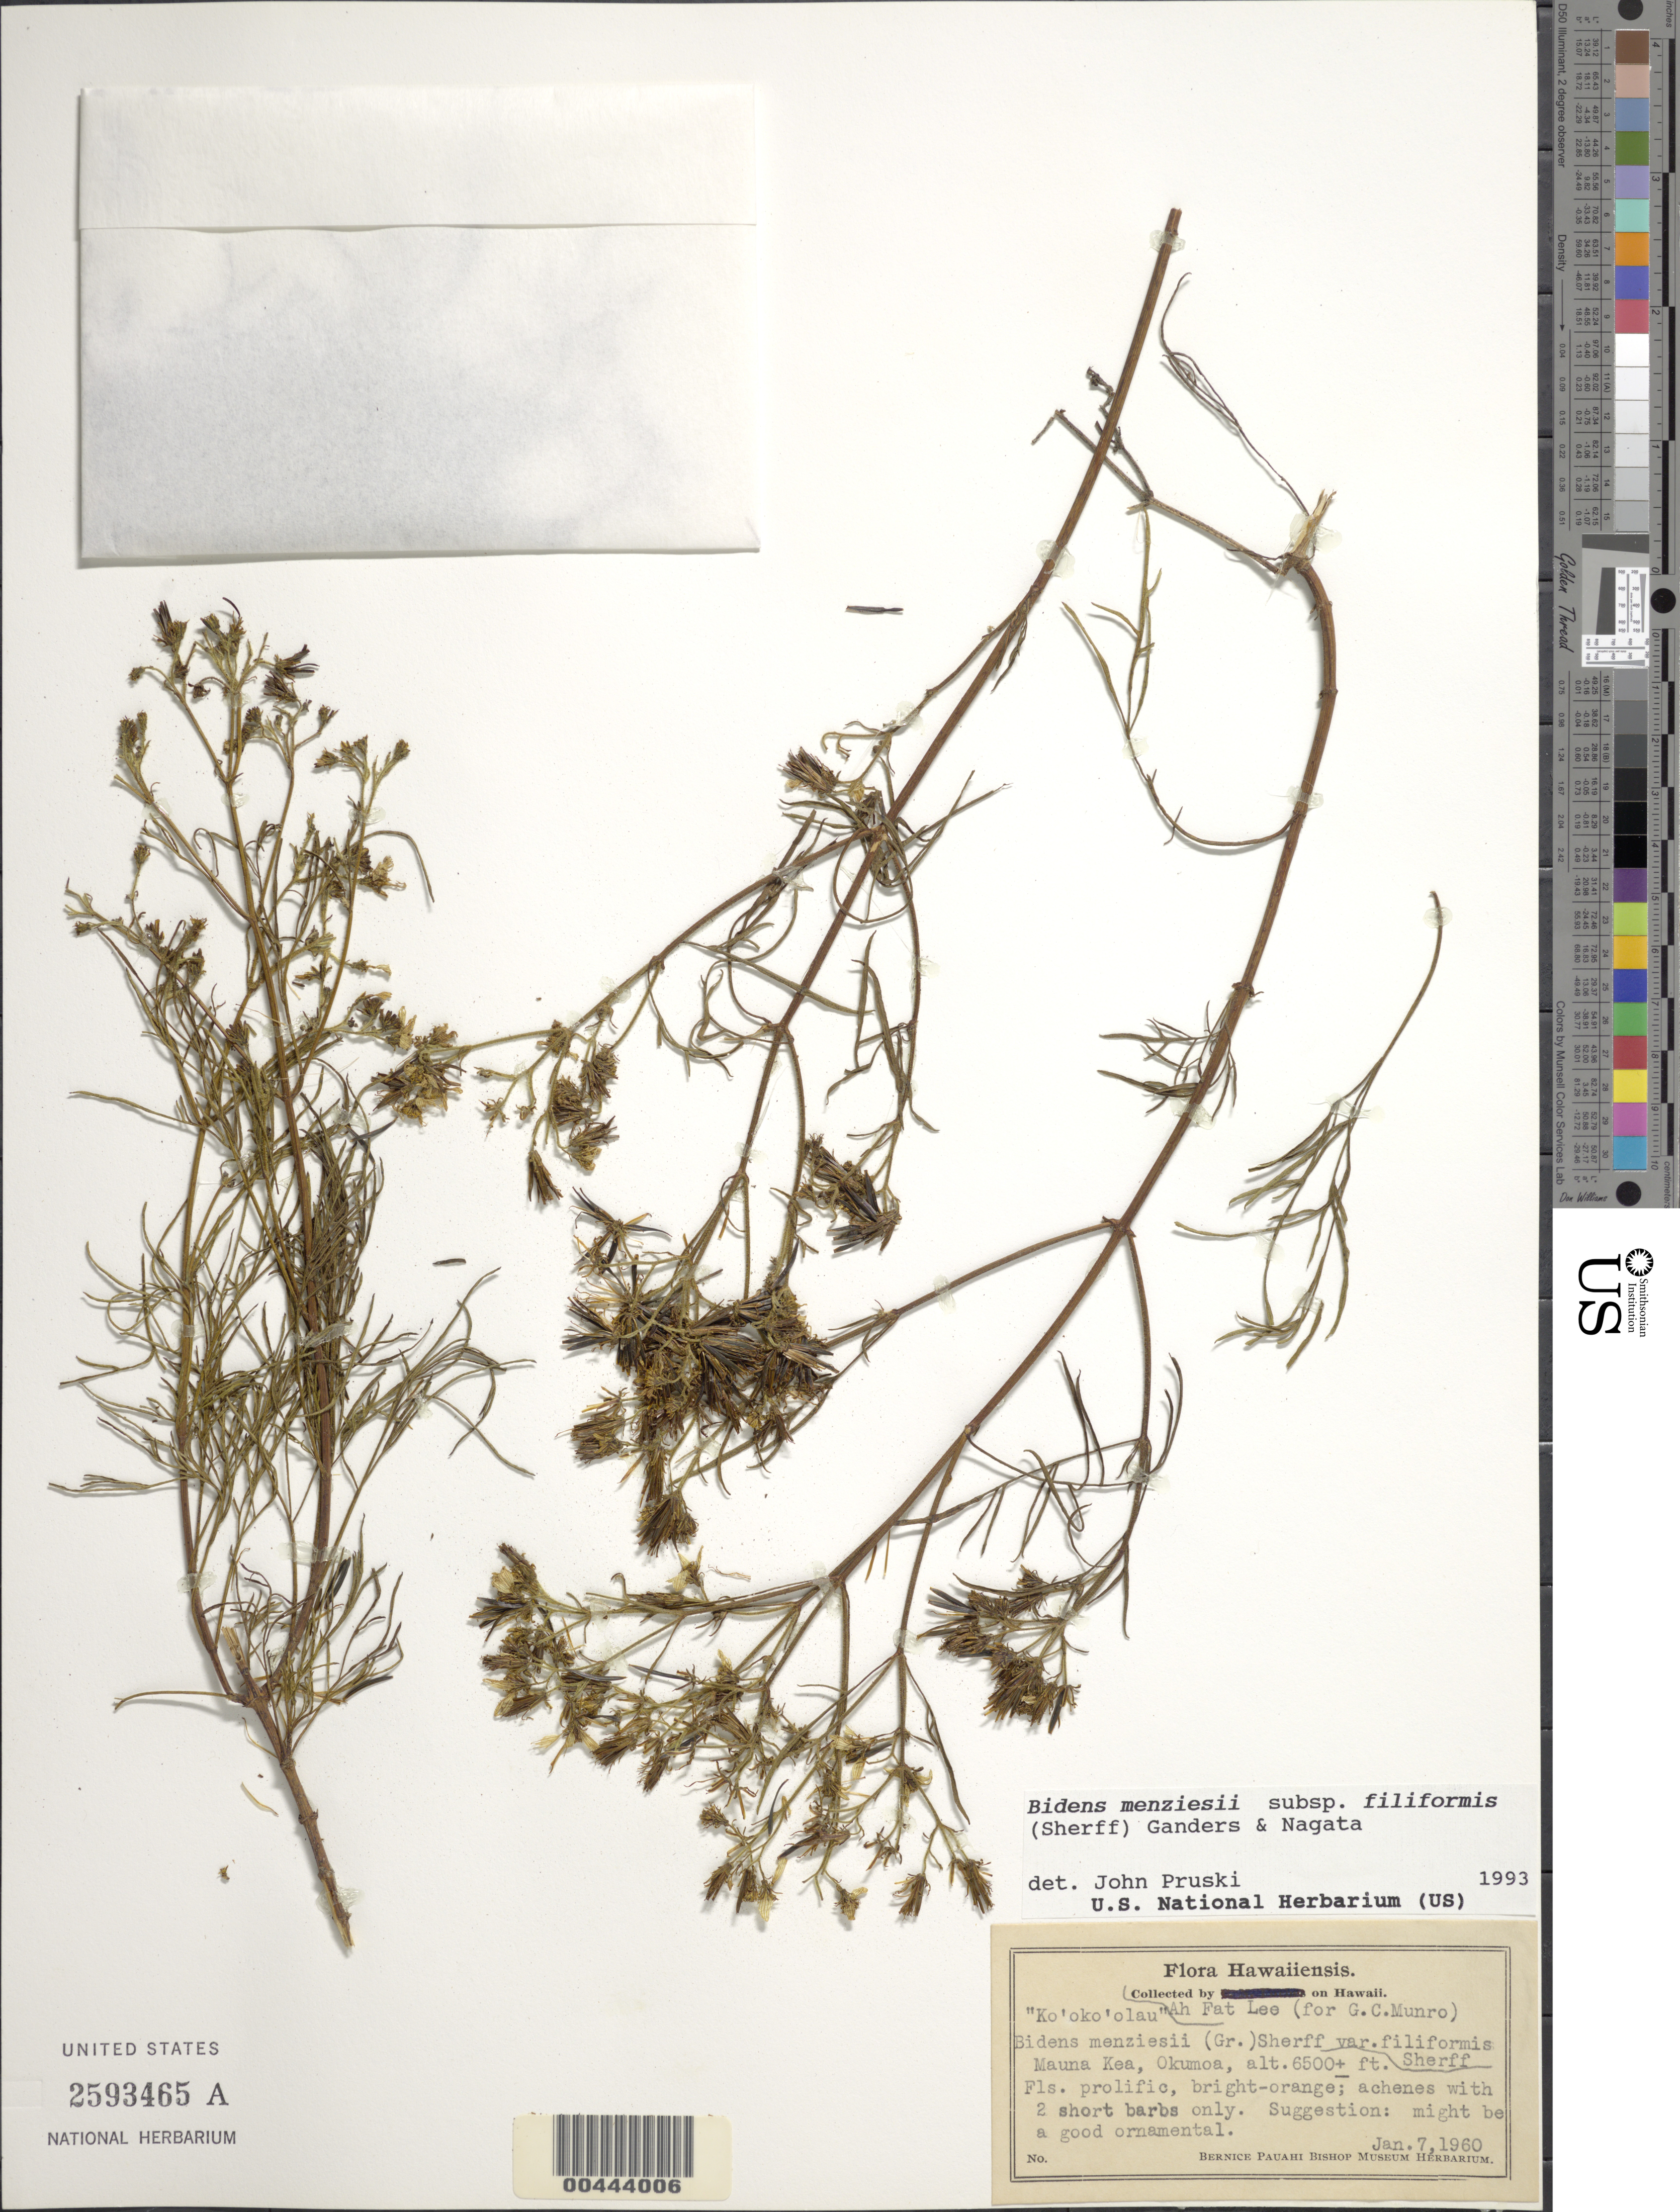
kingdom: Plantae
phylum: Tracheophyta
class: Magnoliopsida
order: Asterales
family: Asteraceae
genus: Bidens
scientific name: Bidens menziesii subsp. filiformis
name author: (Sherff) Ganders & Nagata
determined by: Pruski, J. F.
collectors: A. Lee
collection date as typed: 7 Jan 1960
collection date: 1960-01-07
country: United States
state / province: Hawaii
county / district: Hawaii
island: Hawaii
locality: Mauna Kea, Okumoa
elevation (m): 1981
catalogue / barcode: US 2593465A